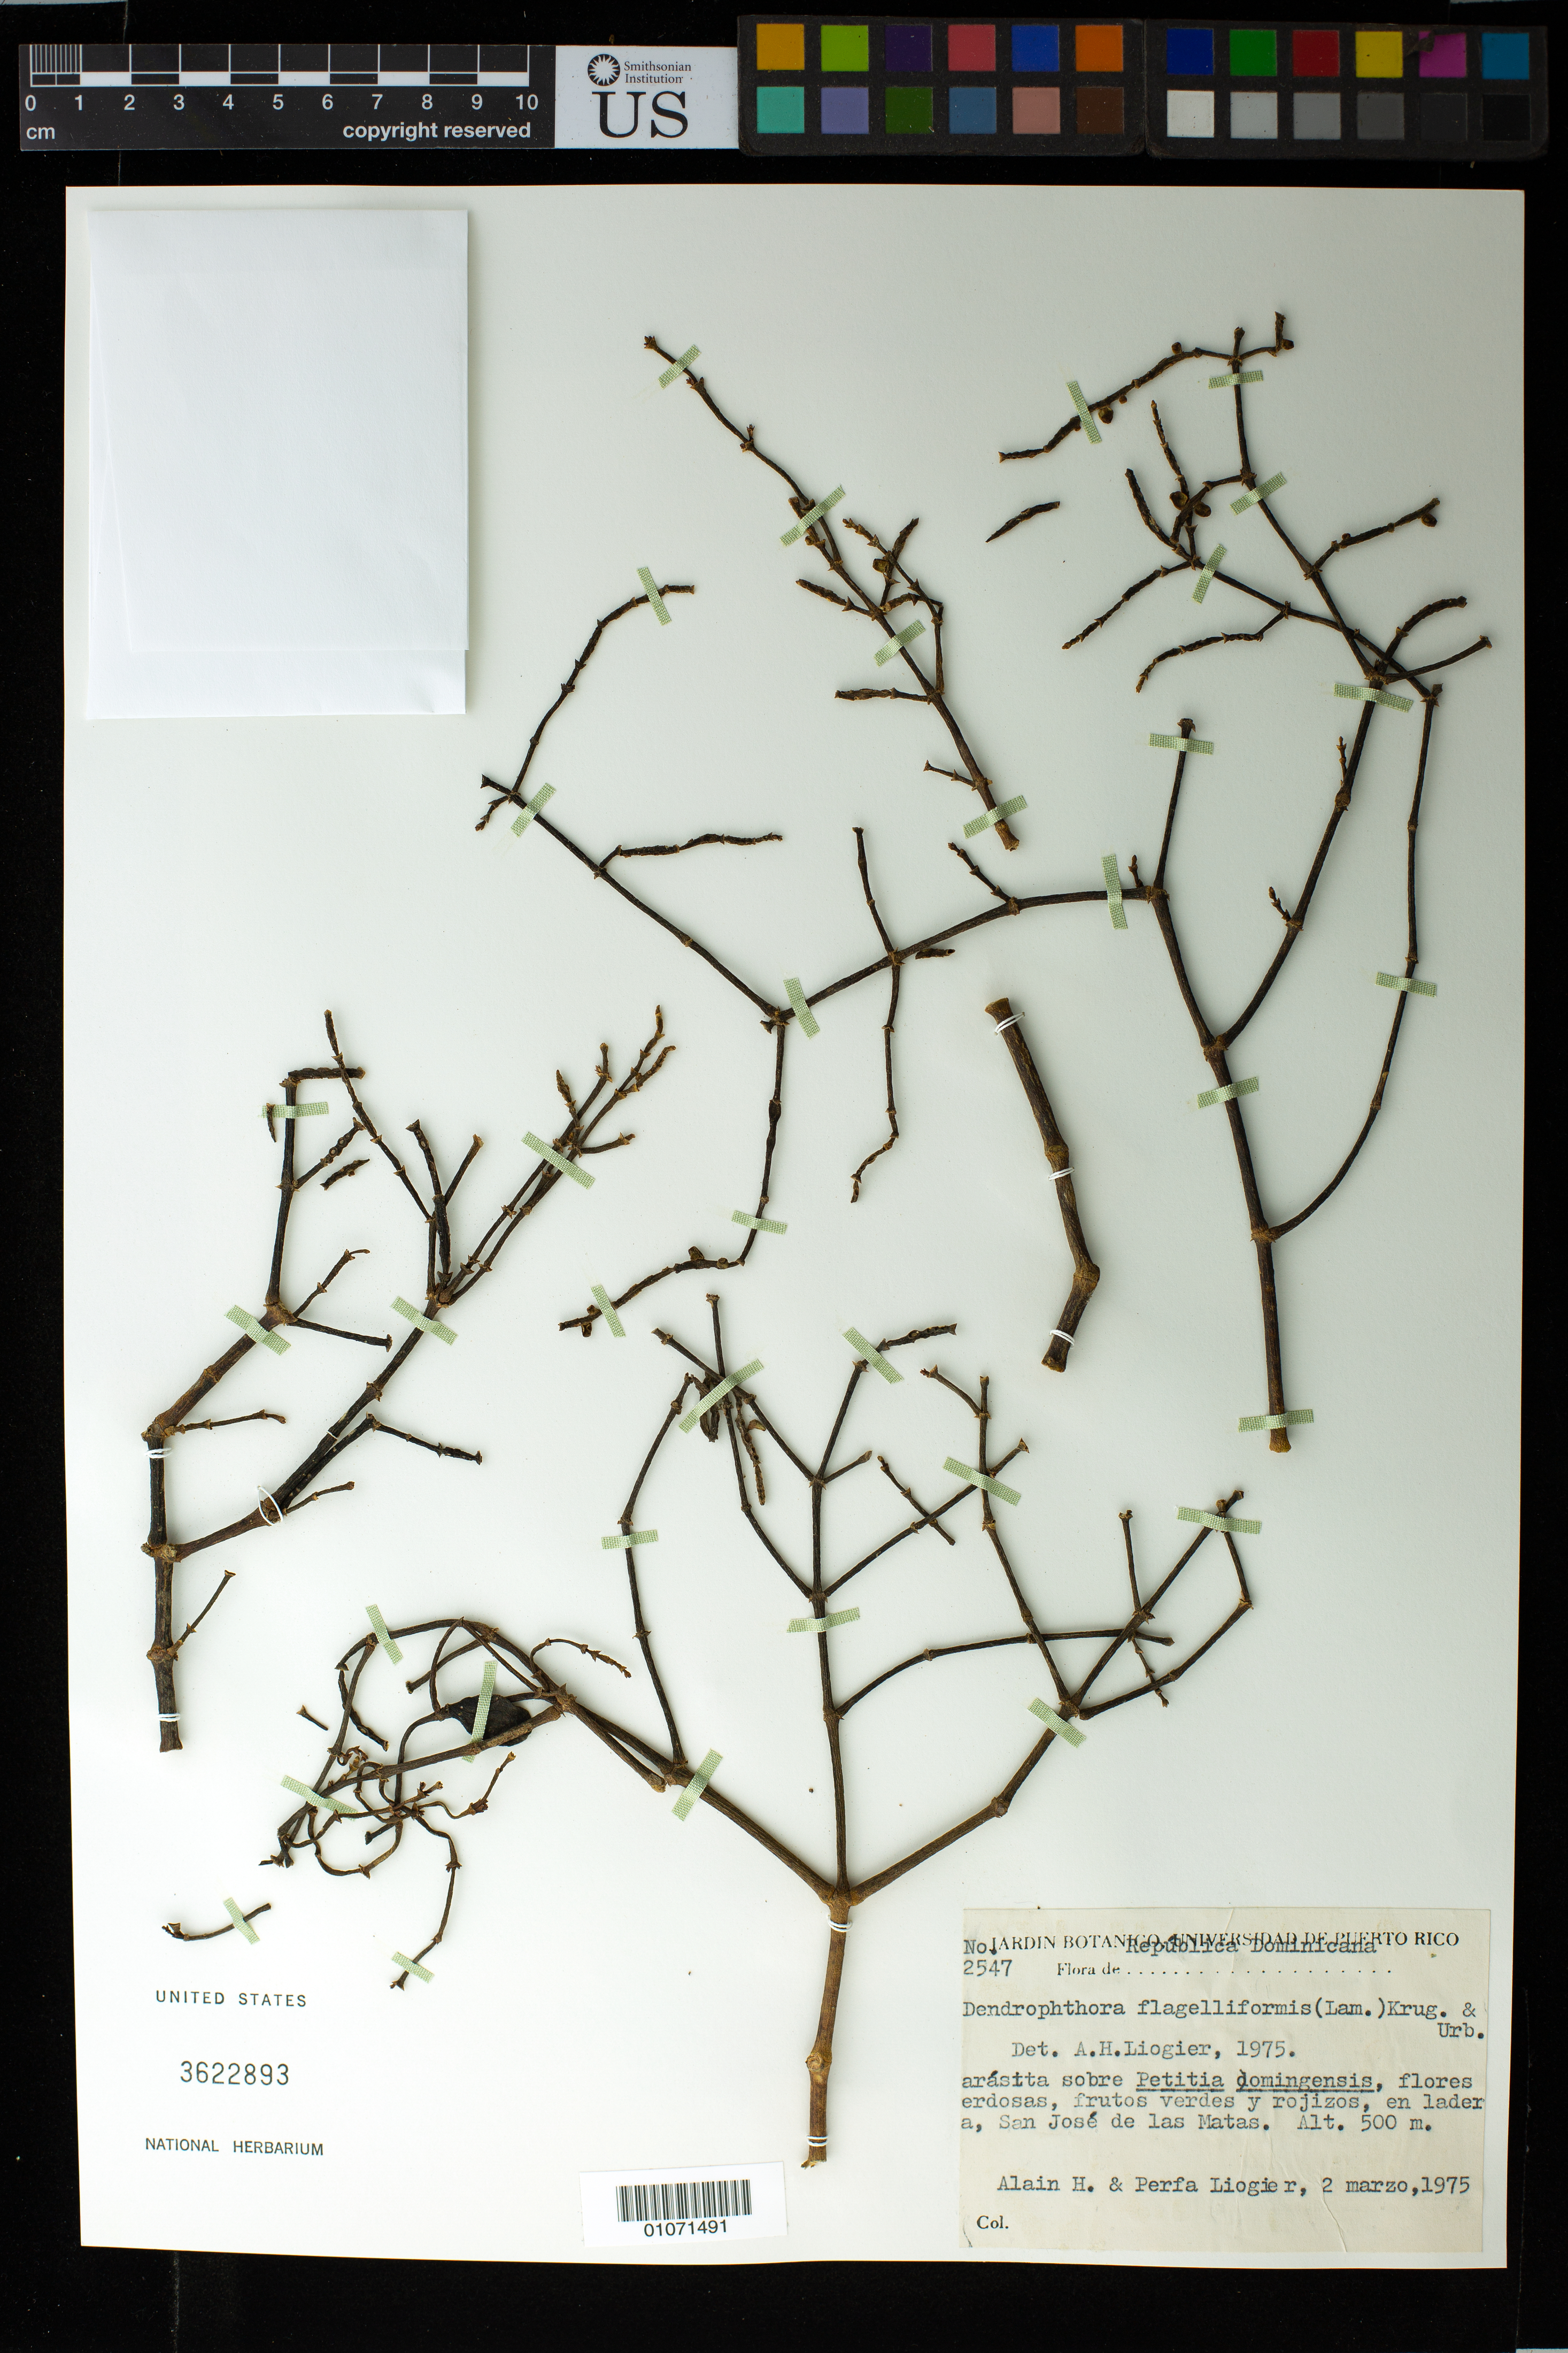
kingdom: Plantae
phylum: Tracheophyta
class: Magnoliopsida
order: Santalales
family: Viscaceae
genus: Dendrophthora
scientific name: Dendrophthora flagelliformis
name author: (Lam.) Krug & Urb.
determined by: Liogier, Alain H.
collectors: A. H. Liogier & M. P. Liogier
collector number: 2547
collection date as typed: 02 Mar 1975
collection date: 1975-03-02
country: Dominican Republic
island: Hispaniola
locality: San José de las Matas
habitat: En ladera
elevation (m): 500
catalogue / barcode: US 3622893